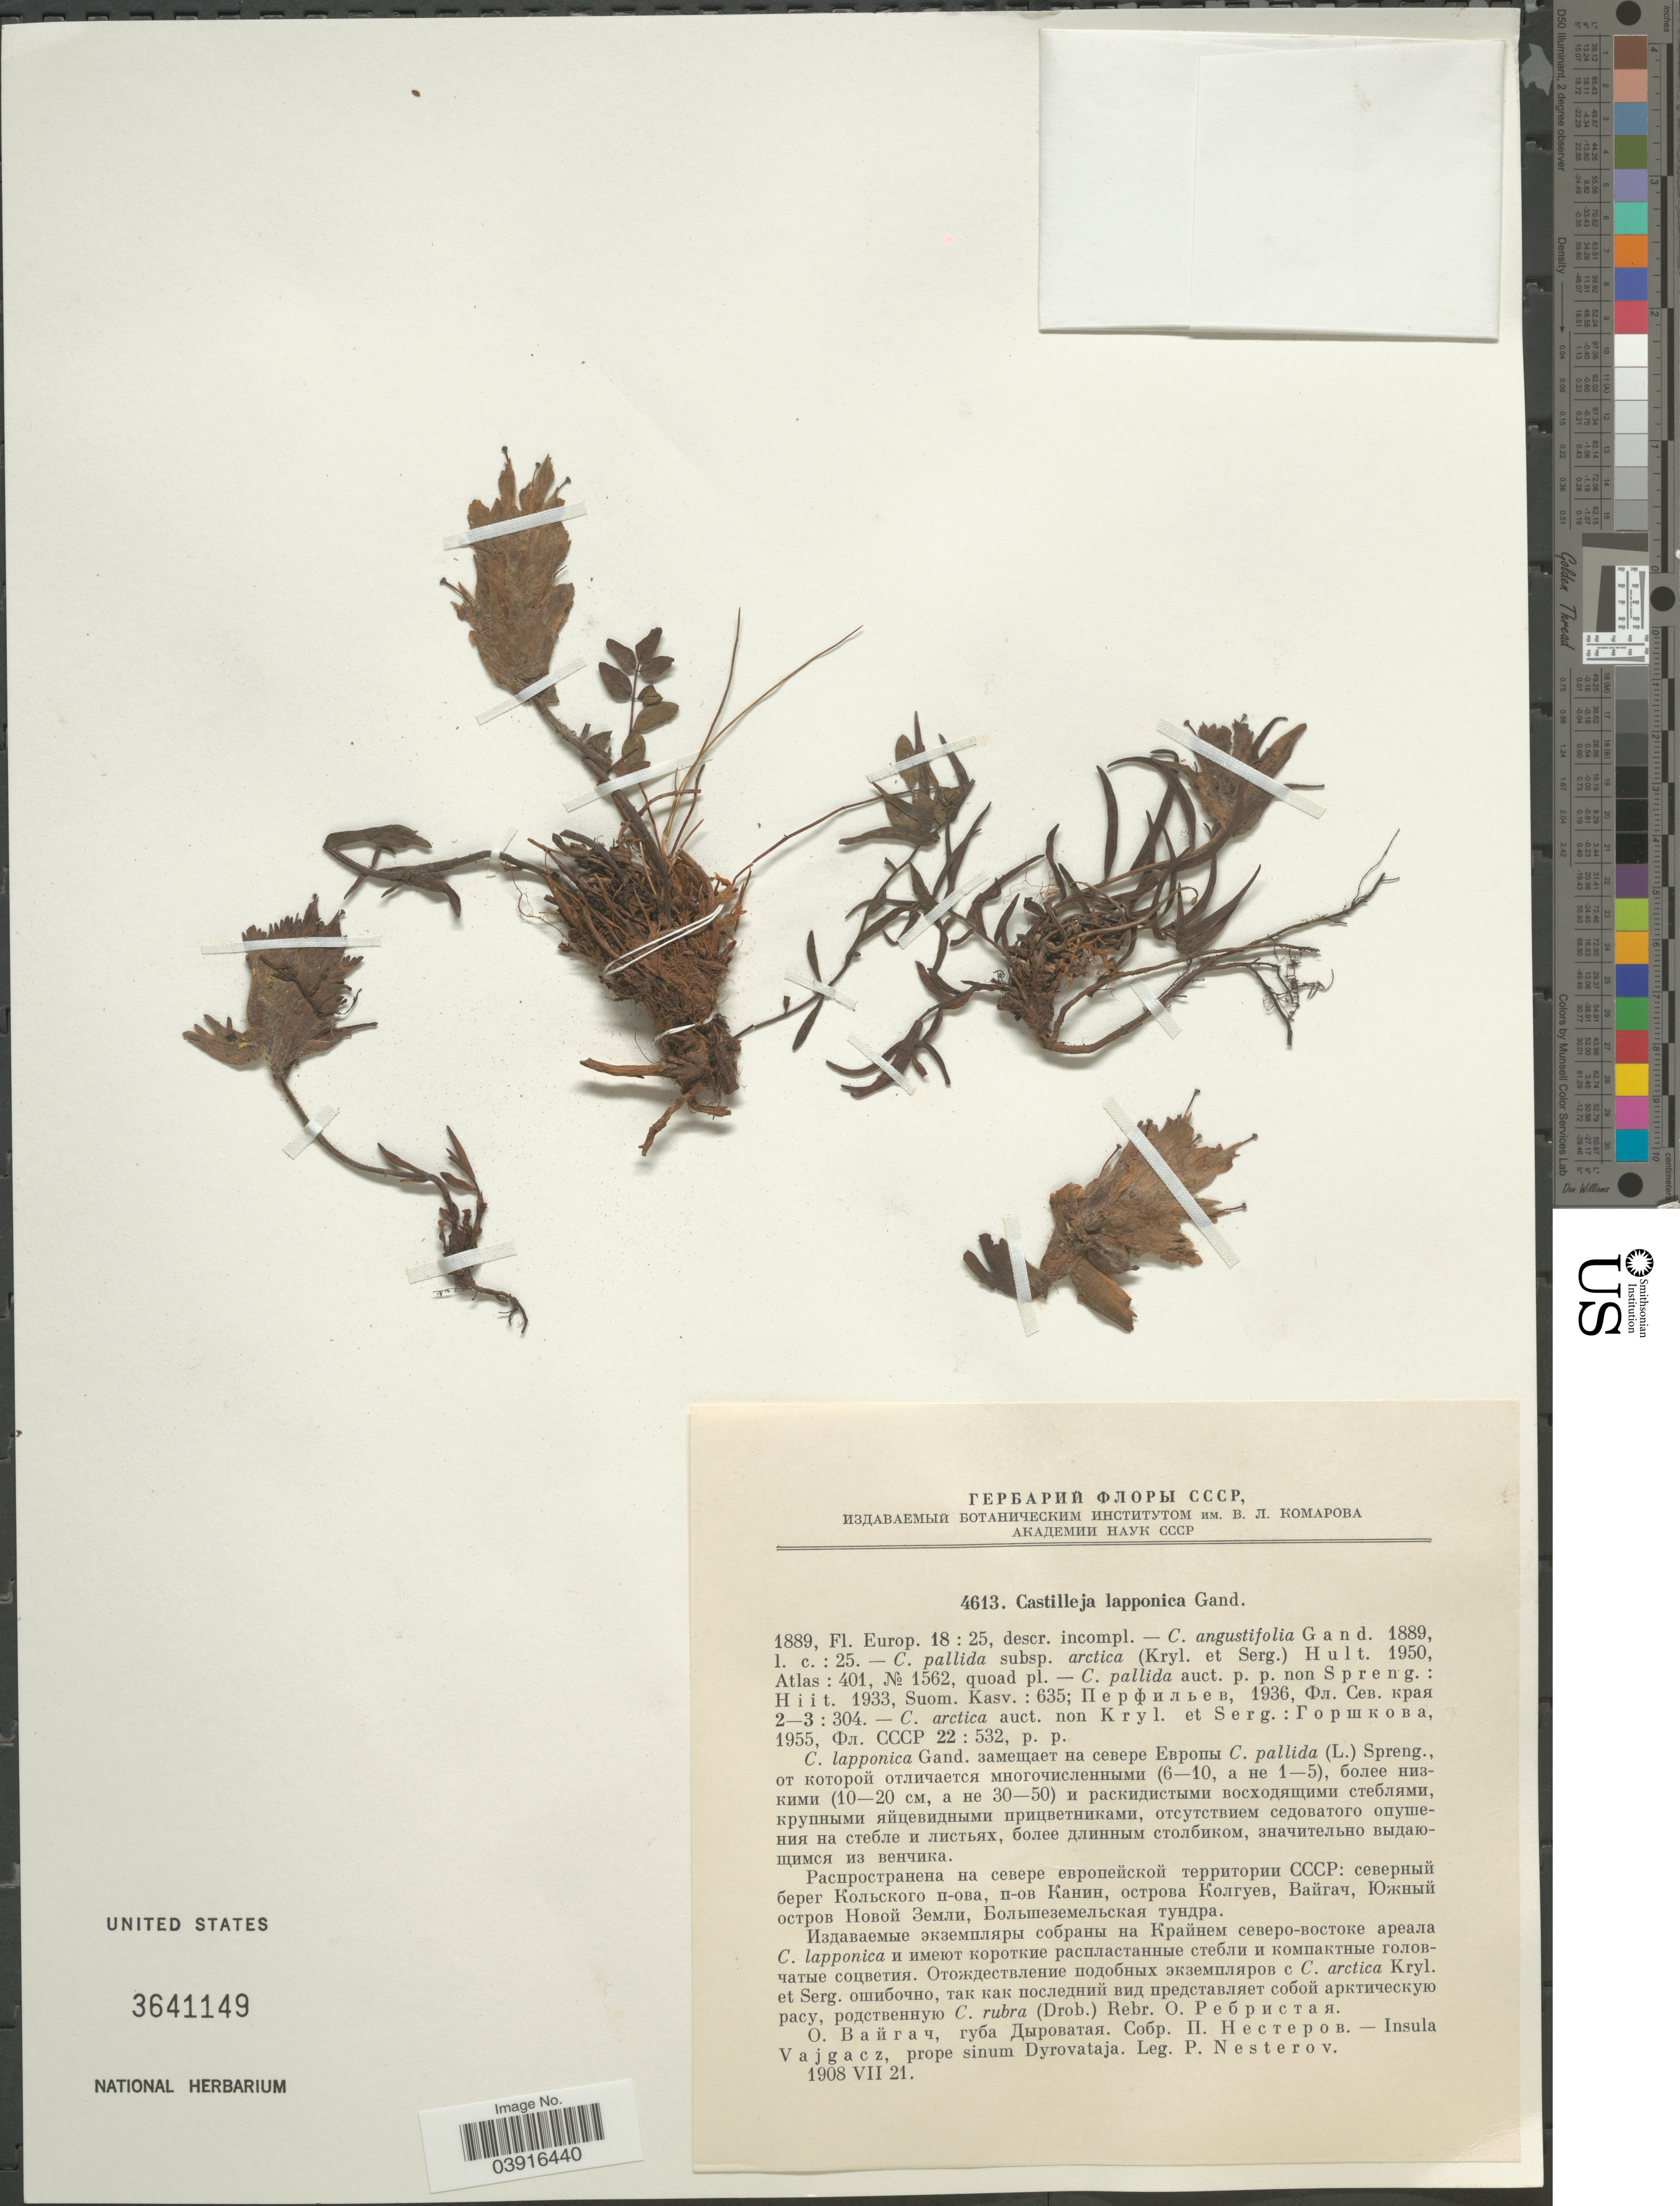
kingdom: Plantae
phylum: Tracheophyta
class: Magnoliopsida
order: Lamiales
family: Orobanchaceae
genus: Castilleja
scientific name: Castilleja lapponica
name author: Gand. ex Rebrist.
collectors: P. Nesterov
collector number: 4613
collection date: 1908-07-21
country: Russian Federation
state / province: Arkhangelsk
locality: Insula Vajgacz, prope sinum Dyrovataja.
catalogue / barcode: US 3641149